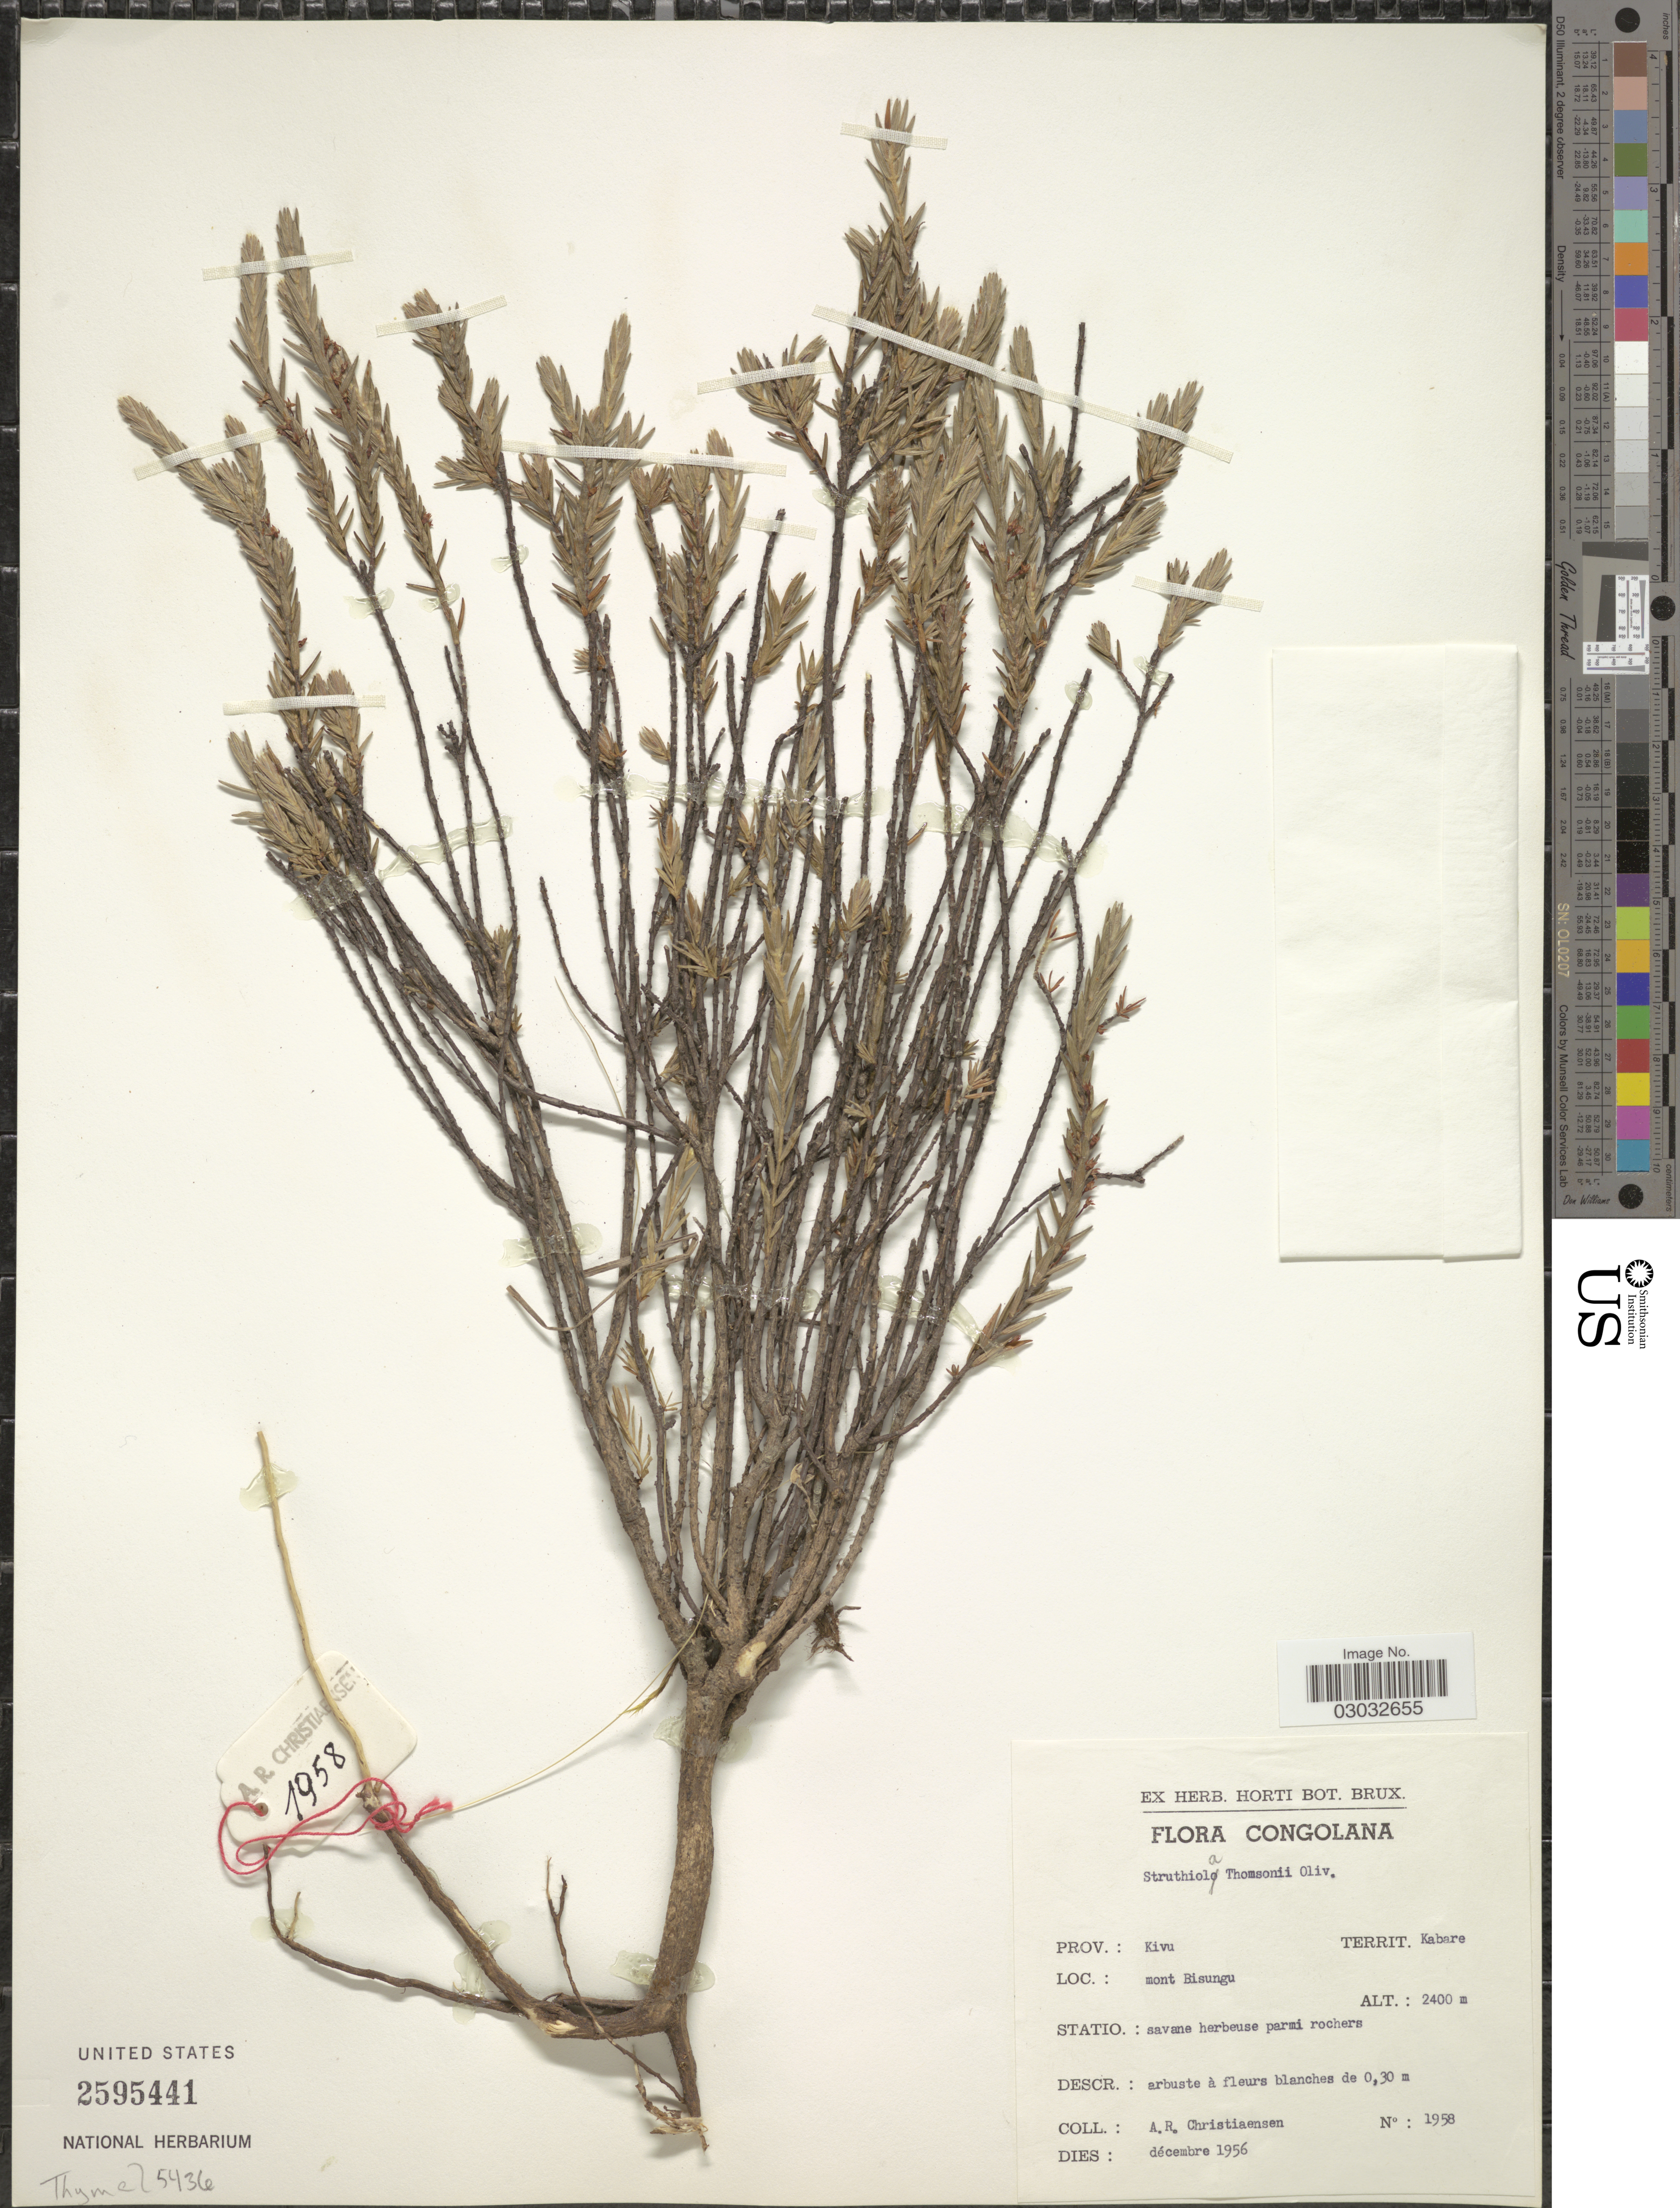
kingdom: Plantae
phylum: Tracheophyta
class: Magnoliopsida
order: Malvales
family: Thymelaeaceae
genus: Struthiola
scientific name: Struthiola thomsonii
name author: Oliv.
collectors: A. Christiaensen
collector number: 1958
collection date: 1956-12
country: Congo, Democratic Republic of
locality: Congolana. Prov.: Kivu. Territ. Kabare. Mont Bisungu.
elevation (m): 2400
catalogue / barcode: US 2595441